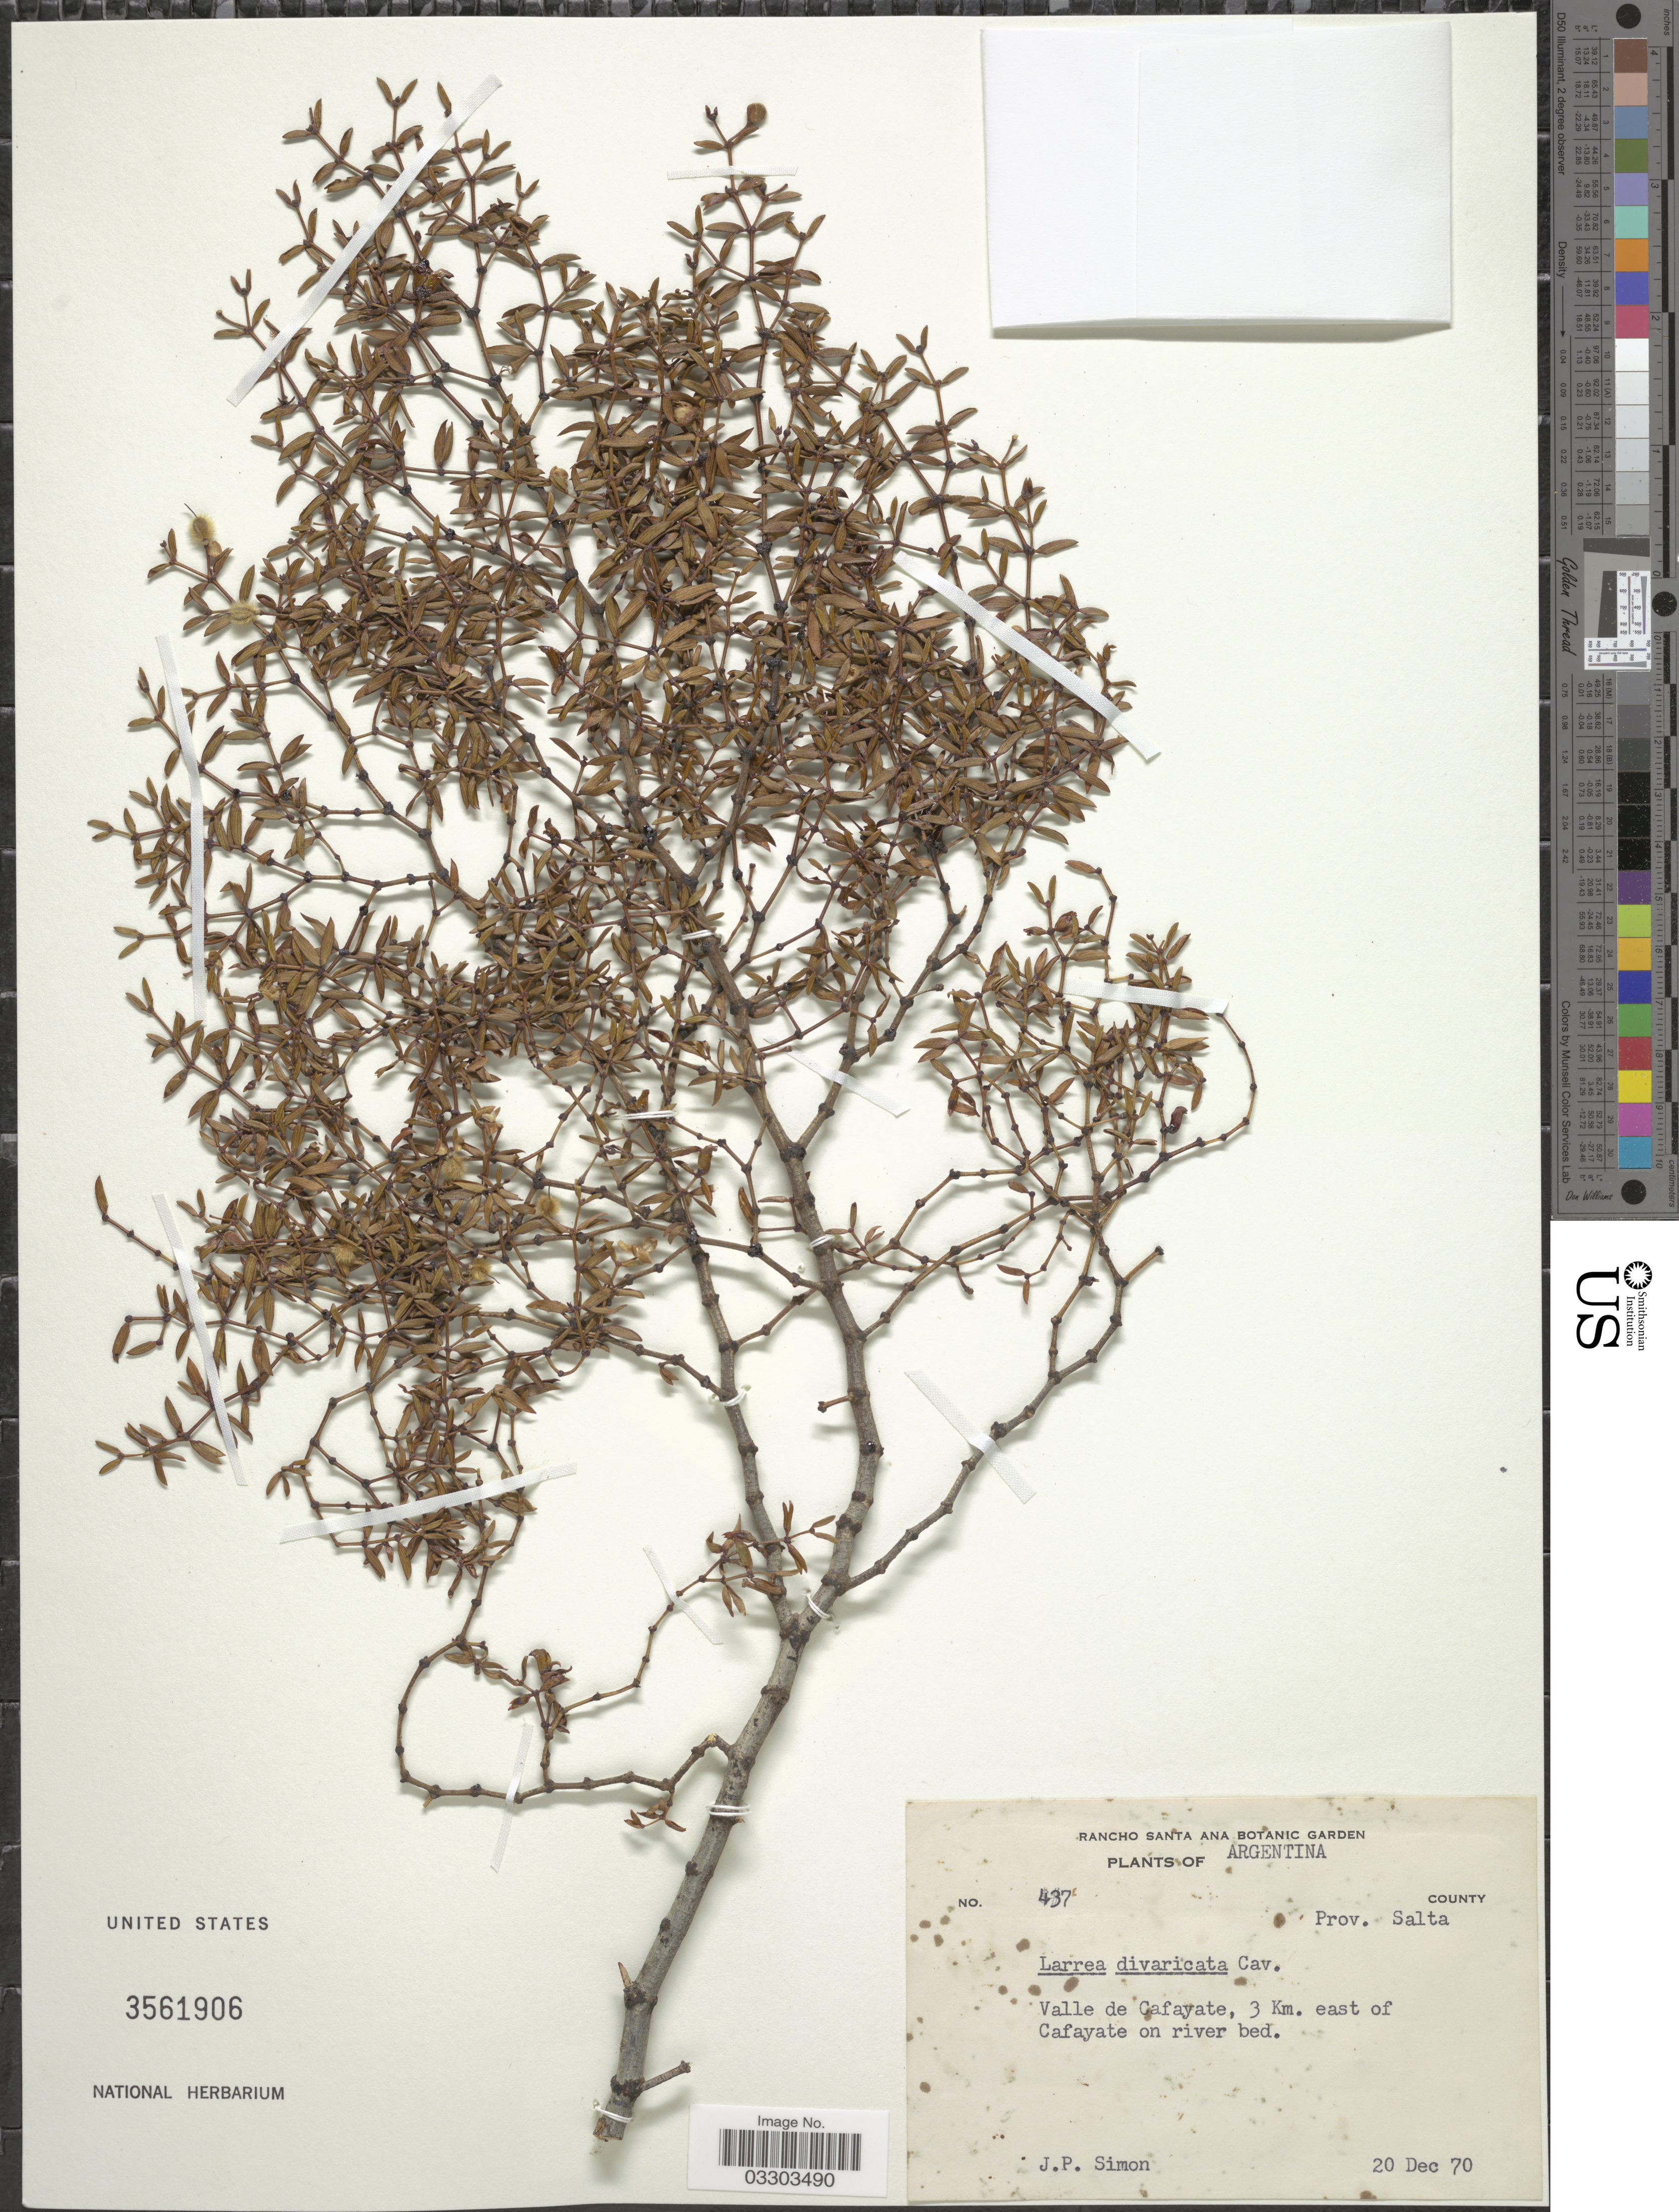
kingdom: Plantae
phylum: Tracheophyta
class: Magnoliopsida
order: Zygophyllales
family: Zygophyllaceae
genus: Larrea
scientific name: Larrea divaricata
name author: Cav.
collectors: J.-P. Simon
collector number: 437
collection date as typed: Transcribed d/m/y: 20/12/70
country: Argentina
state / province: Salta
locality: Valle de Cafayate, 3 Km. east of Cafayate on river bed.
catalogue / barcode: US 3561906